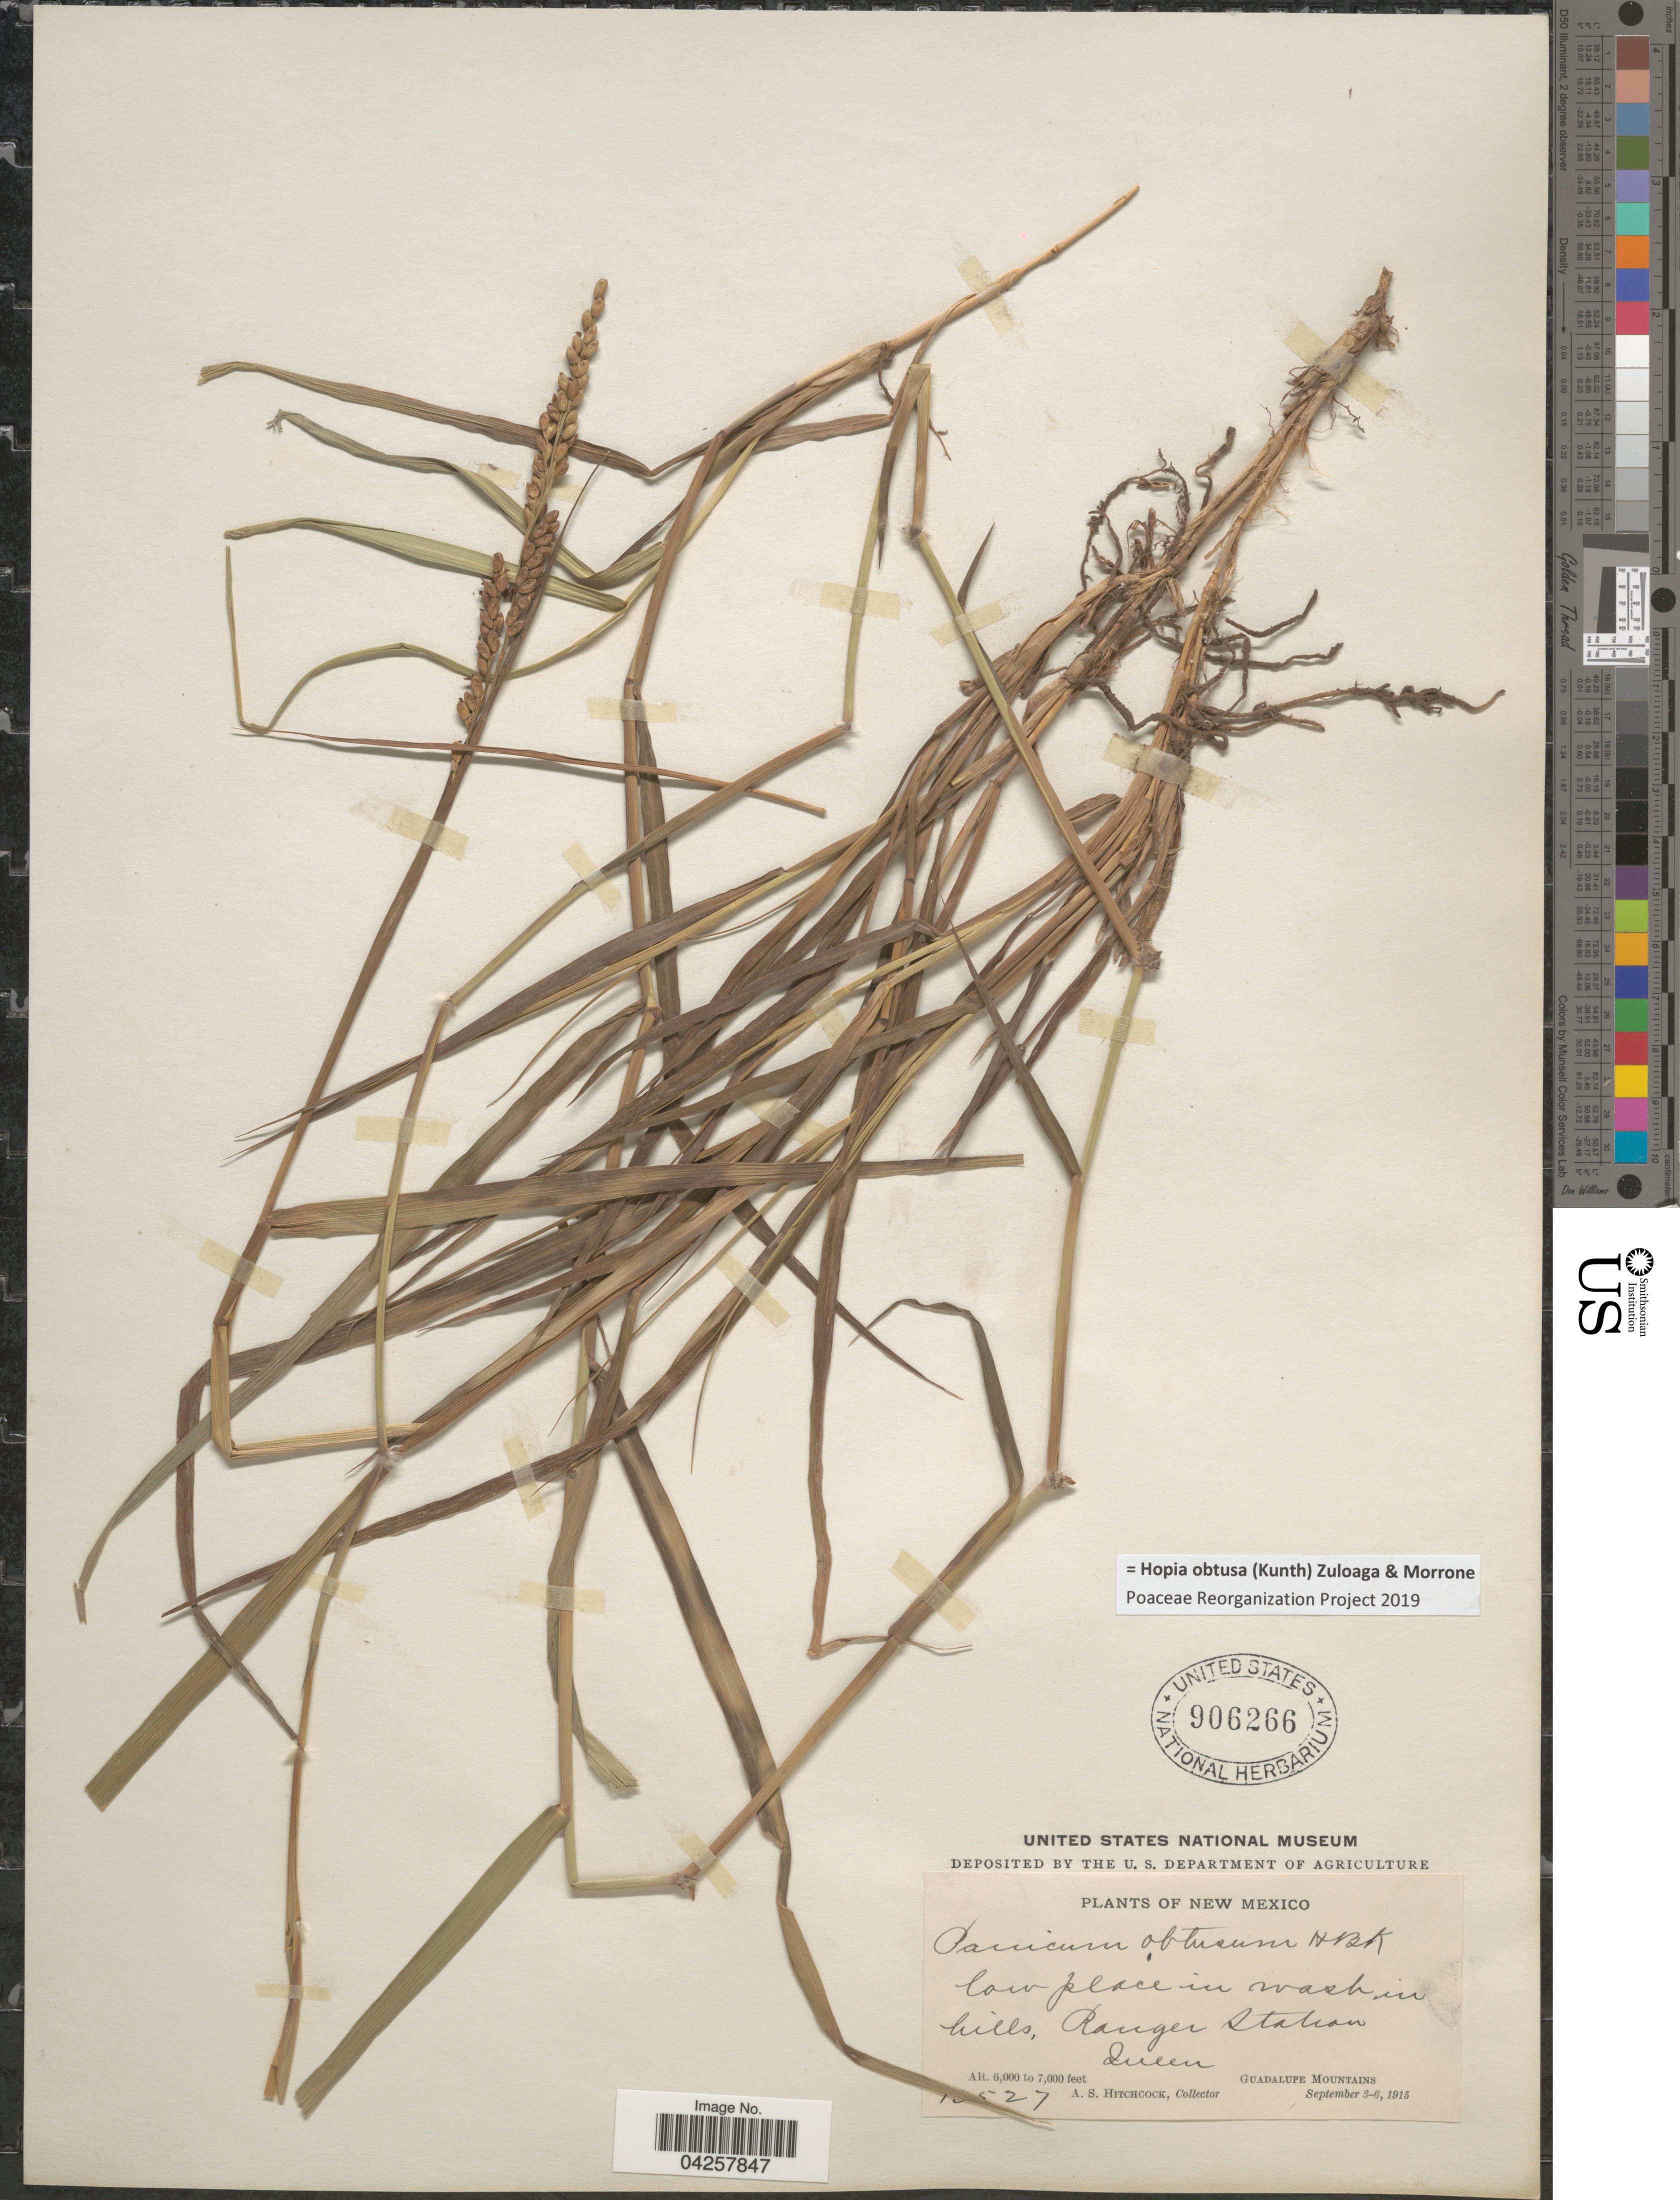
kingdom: Plantae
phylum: Tracheophyta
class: Liliopsida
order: Poales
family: Poaceae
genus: Hopia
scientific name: Hopia obtusa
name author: (Kunth) Zuloaga & Morrone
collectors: A. S. Hitchcock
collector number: !27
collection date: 1915-09-03/1915-09-06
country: United States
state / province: New Mexico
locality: In hills, Ranger Station. Queen. Guadalupe Mountains.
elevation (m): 1829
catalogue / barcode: US 906266